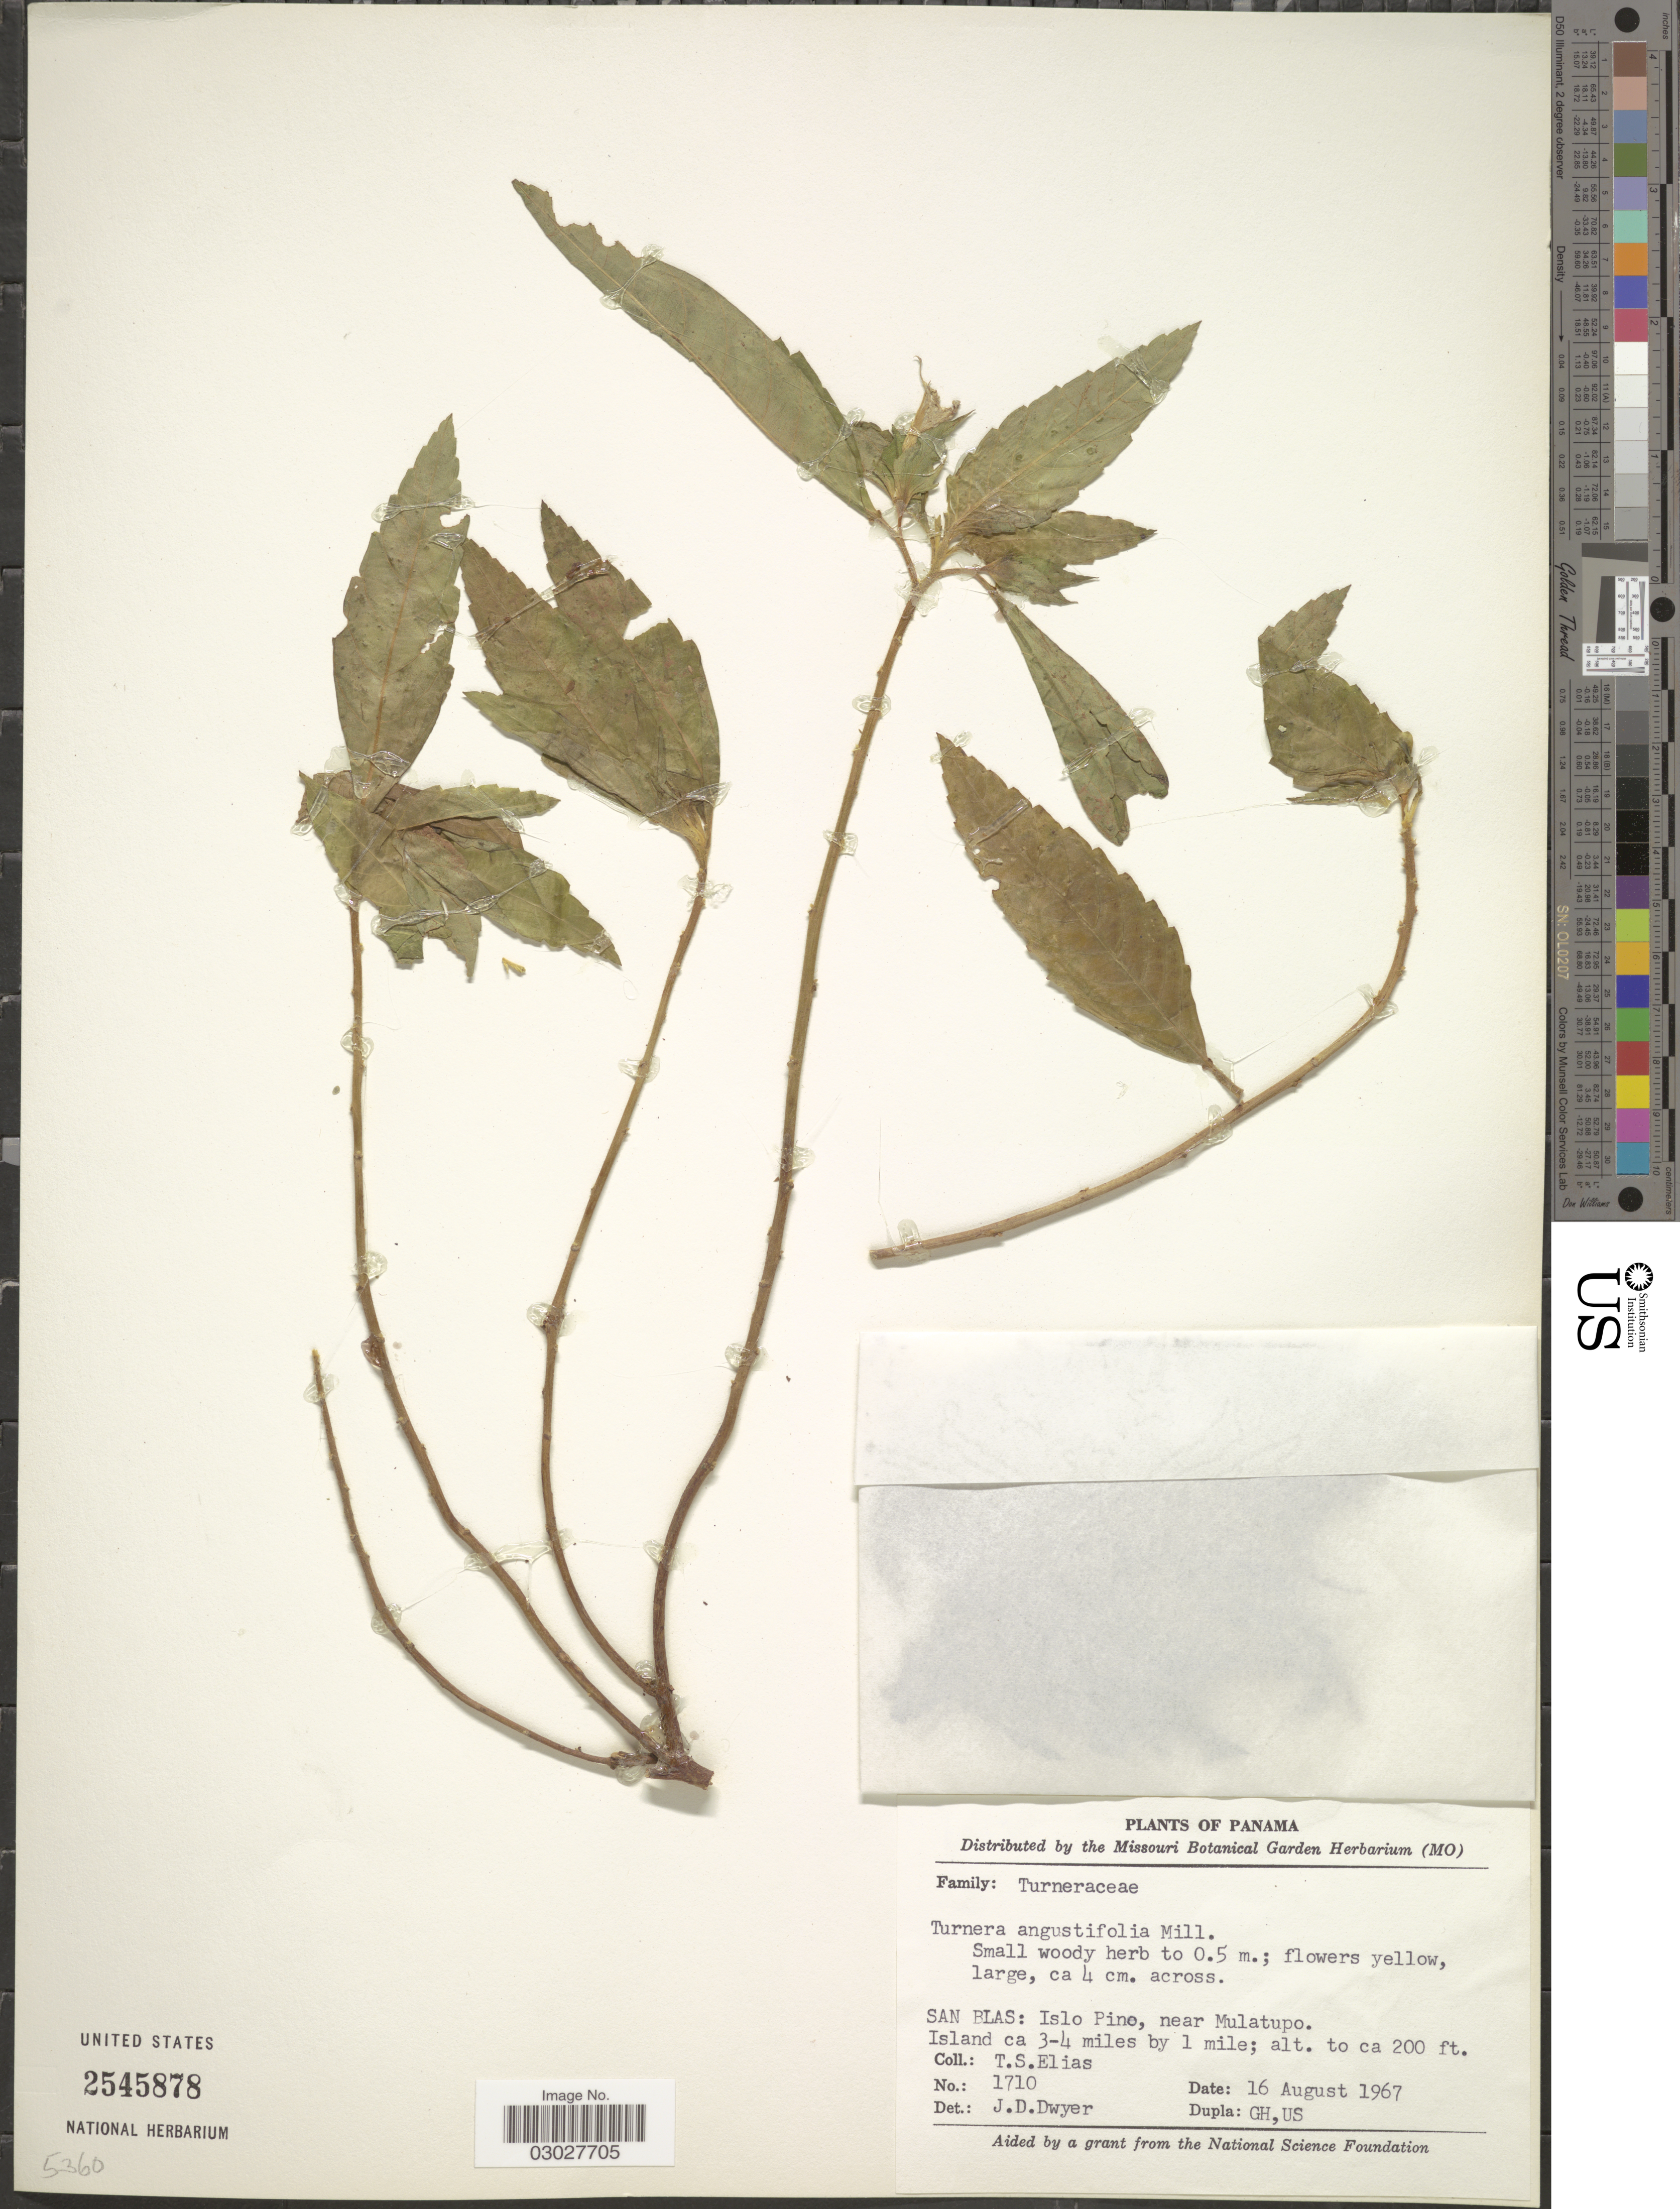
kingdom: Plantae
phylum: Tracheophyta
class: Magnoliopsida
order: Malpighiales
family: Turneraceae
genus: Turnera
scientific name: Turnera angustifolia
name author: Mill.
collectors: T. S. Elias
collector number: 1710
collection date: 1967-08-16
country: Panama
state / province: Kuna Yala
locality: San Blas: Islo Pino, near Mulatupo. Island ca 3-4 miles by 1 mile.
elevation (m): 61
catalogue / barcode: US 2545878